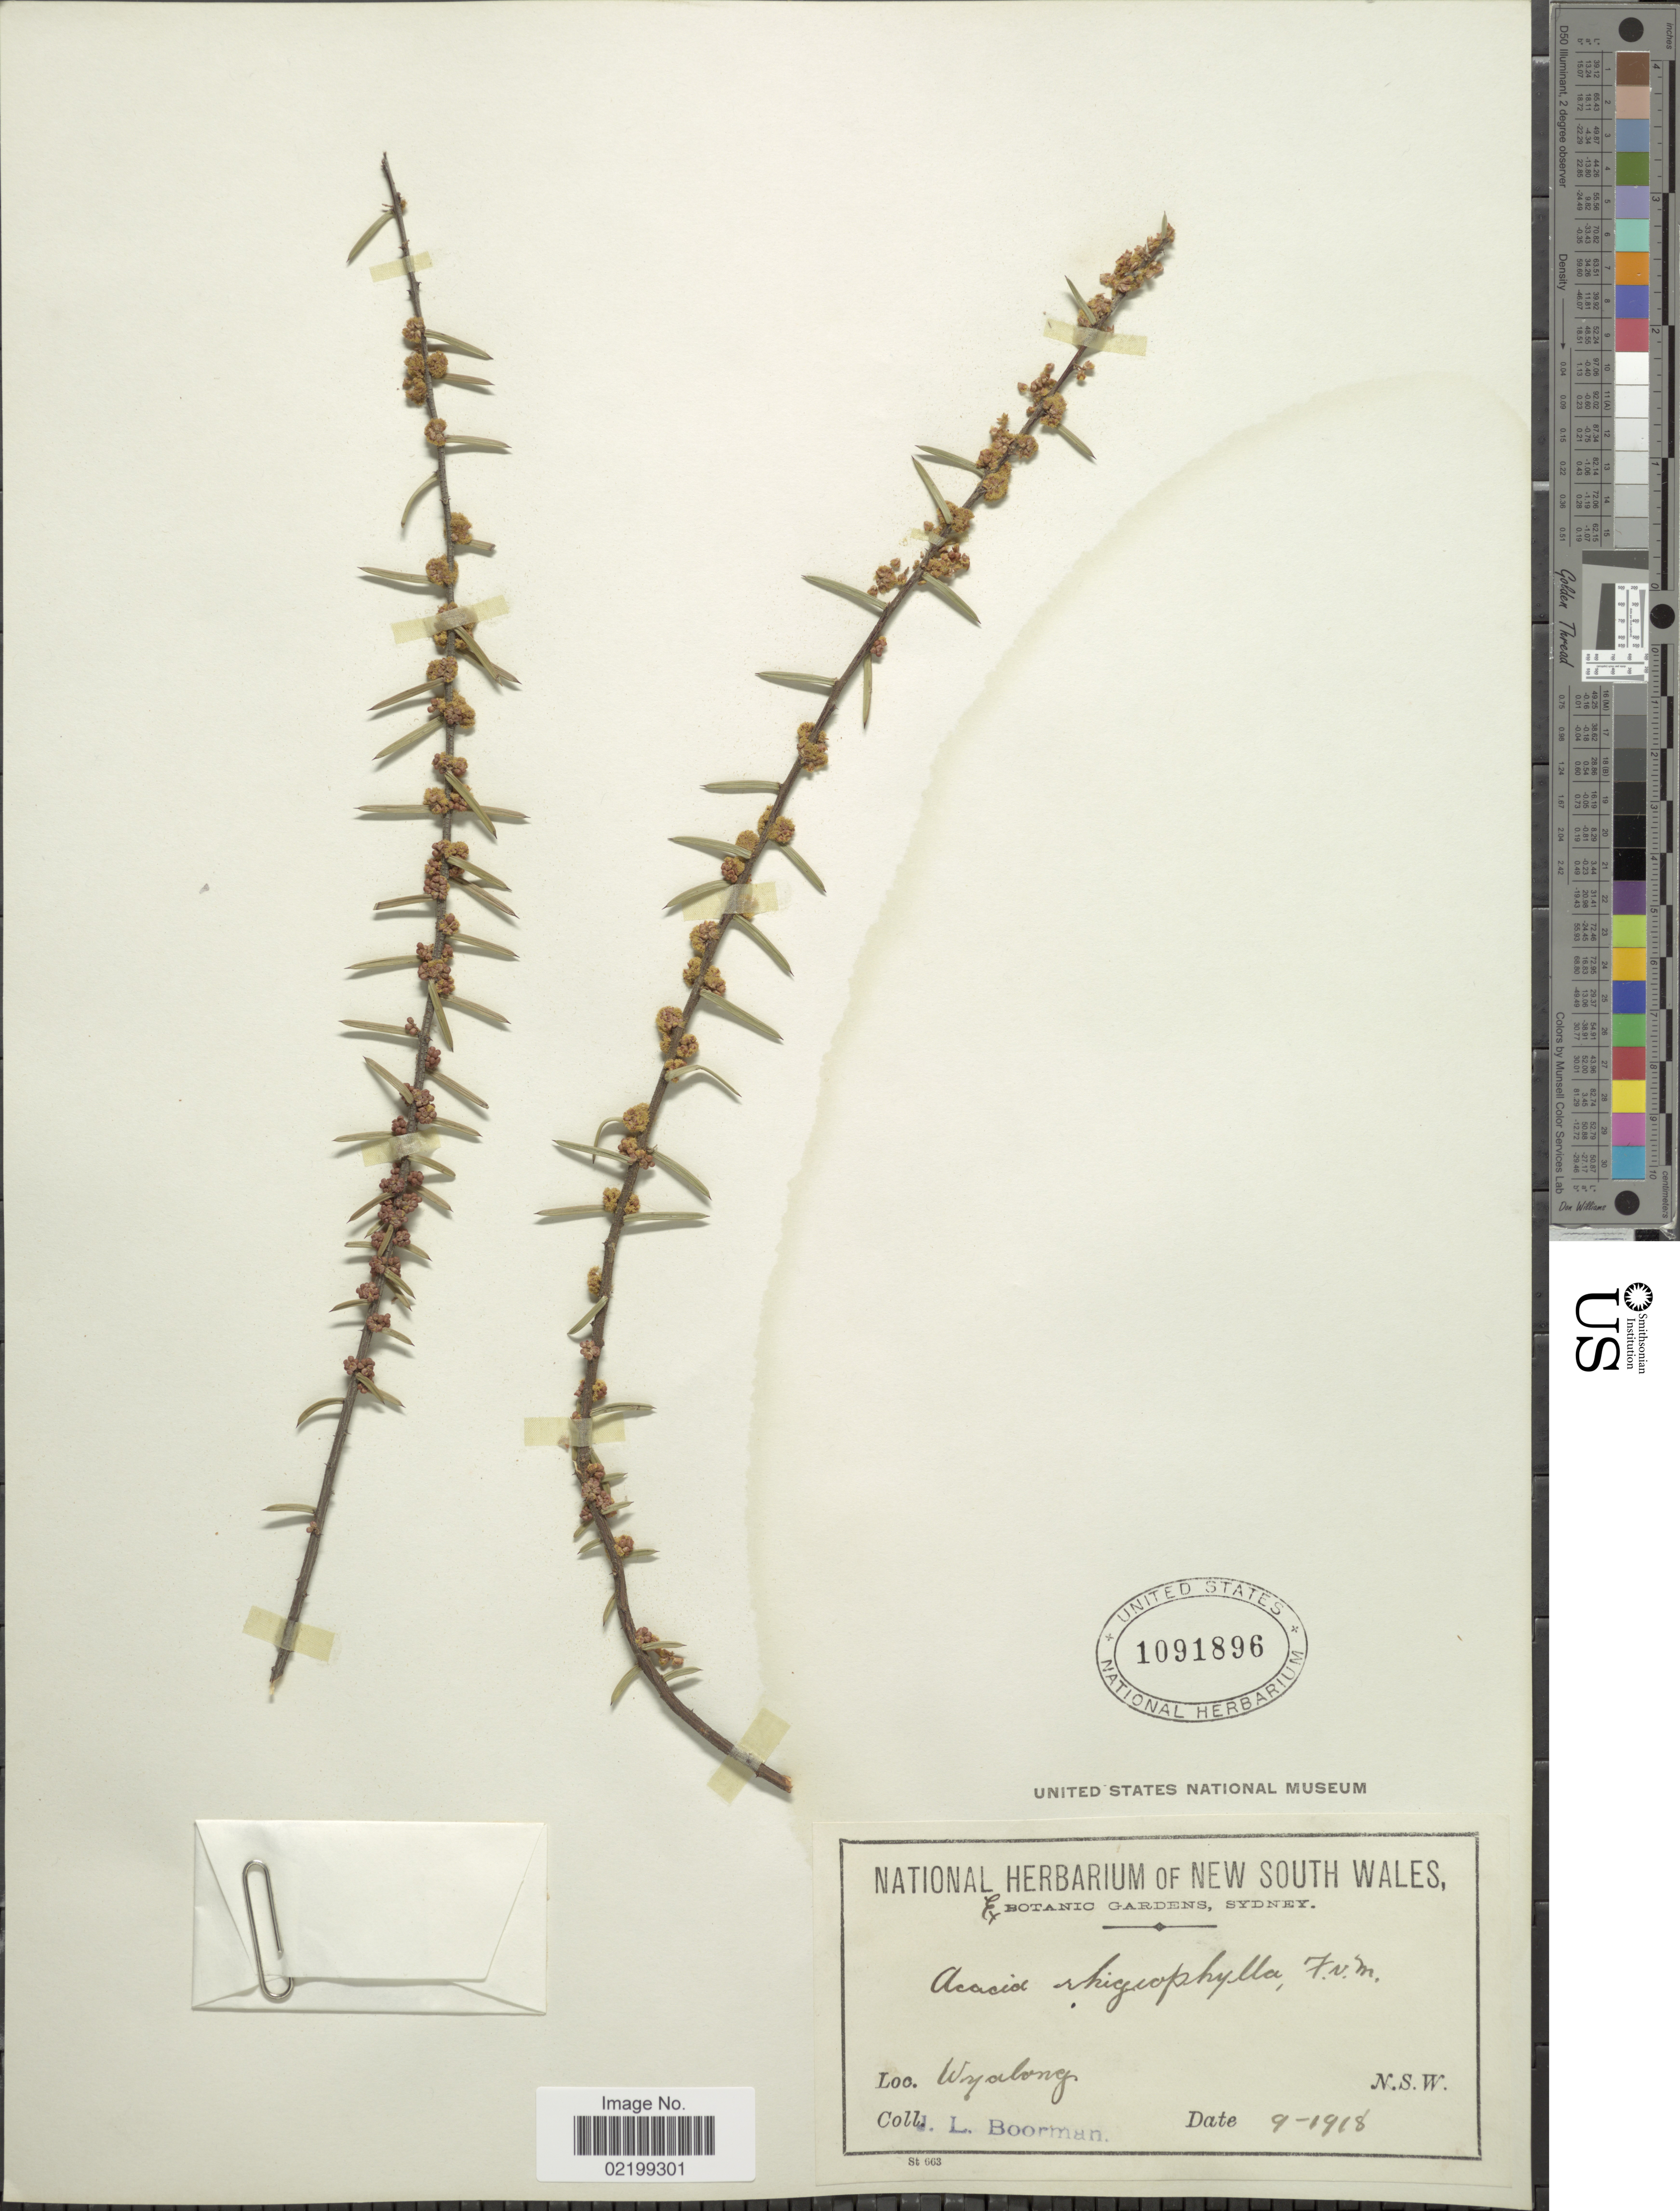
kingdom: Plantae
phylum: Tracheophyta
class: Magnoliopsida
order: Fabales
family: Fabaceae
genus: Acacia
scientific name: Acacia rhigiophylla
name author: Benth.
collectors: J. Boorman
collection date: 1918-09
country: Australia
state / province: New South Wales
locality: Wyalong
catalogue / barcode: US 1091896